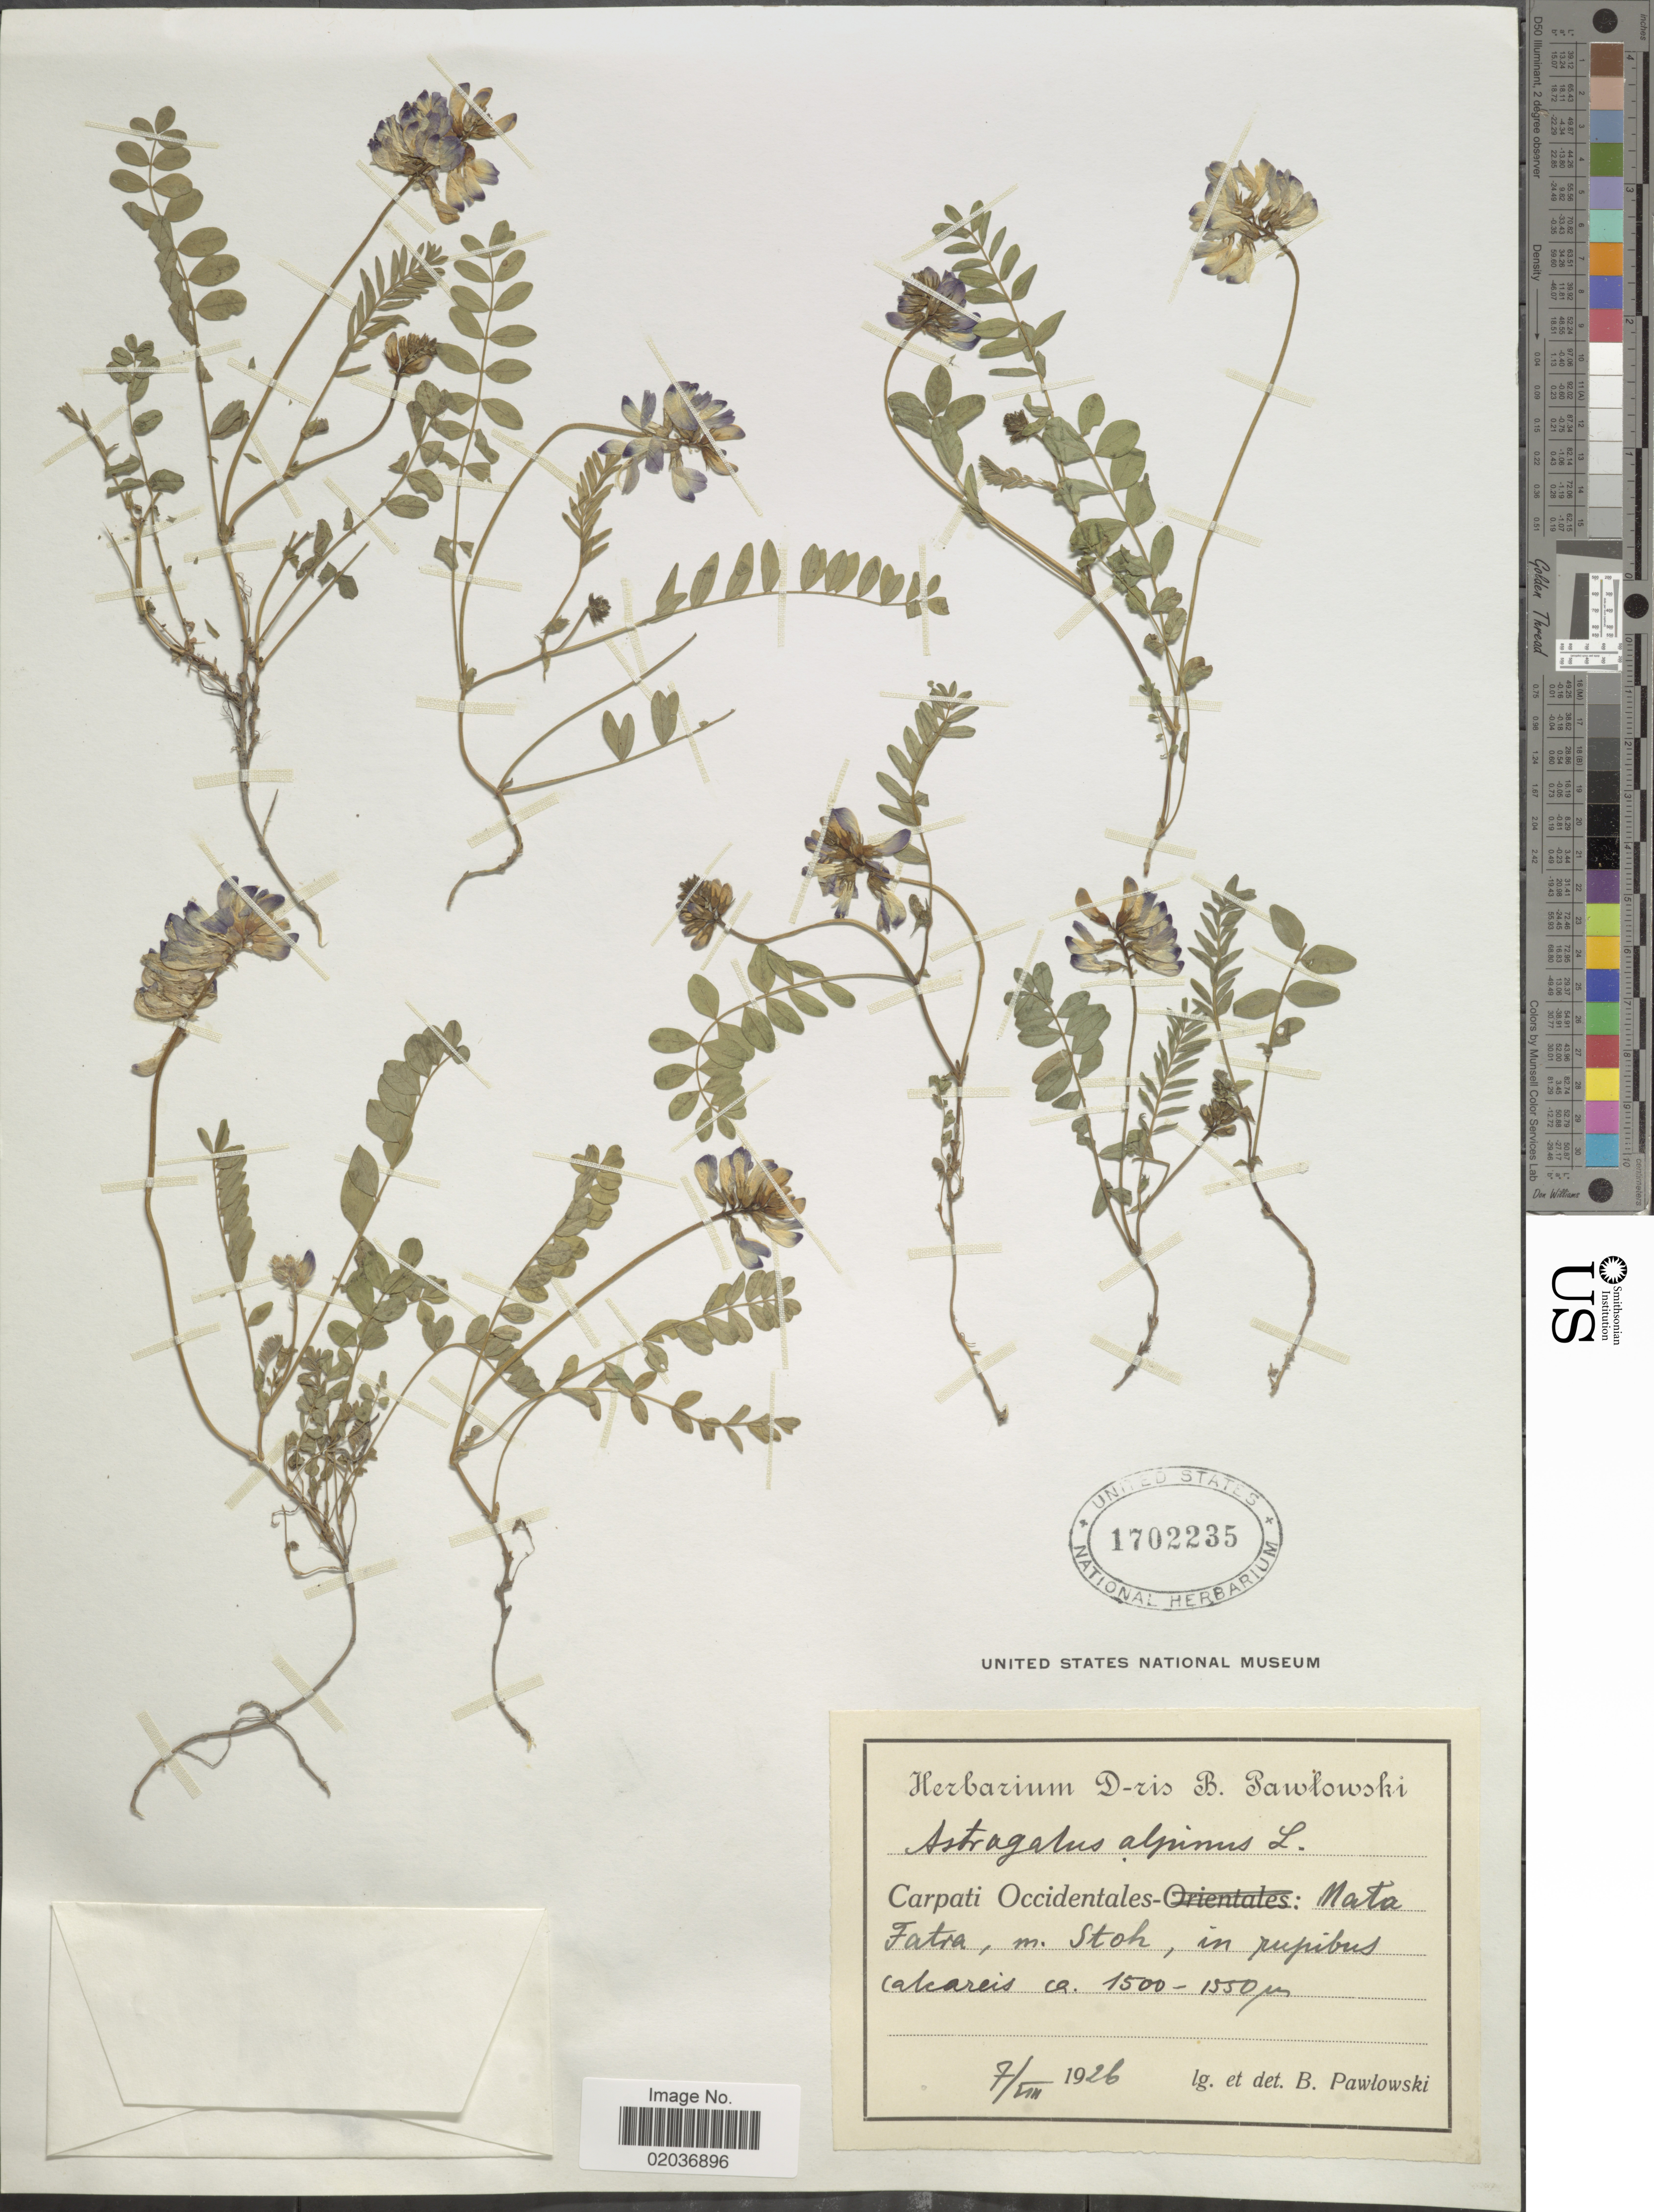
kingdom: Plantae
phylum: Tracheophyta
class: Magnoliopsida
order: Fabales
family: Fabaceae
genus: Astragalus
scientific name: Astragalus alpinus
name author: L.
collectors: B. Pawlowski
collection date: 1926-08-07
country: Czechia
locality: Carpati Occidentalis, Mala Fatra, m. Stoh.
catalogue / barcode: US 1702235